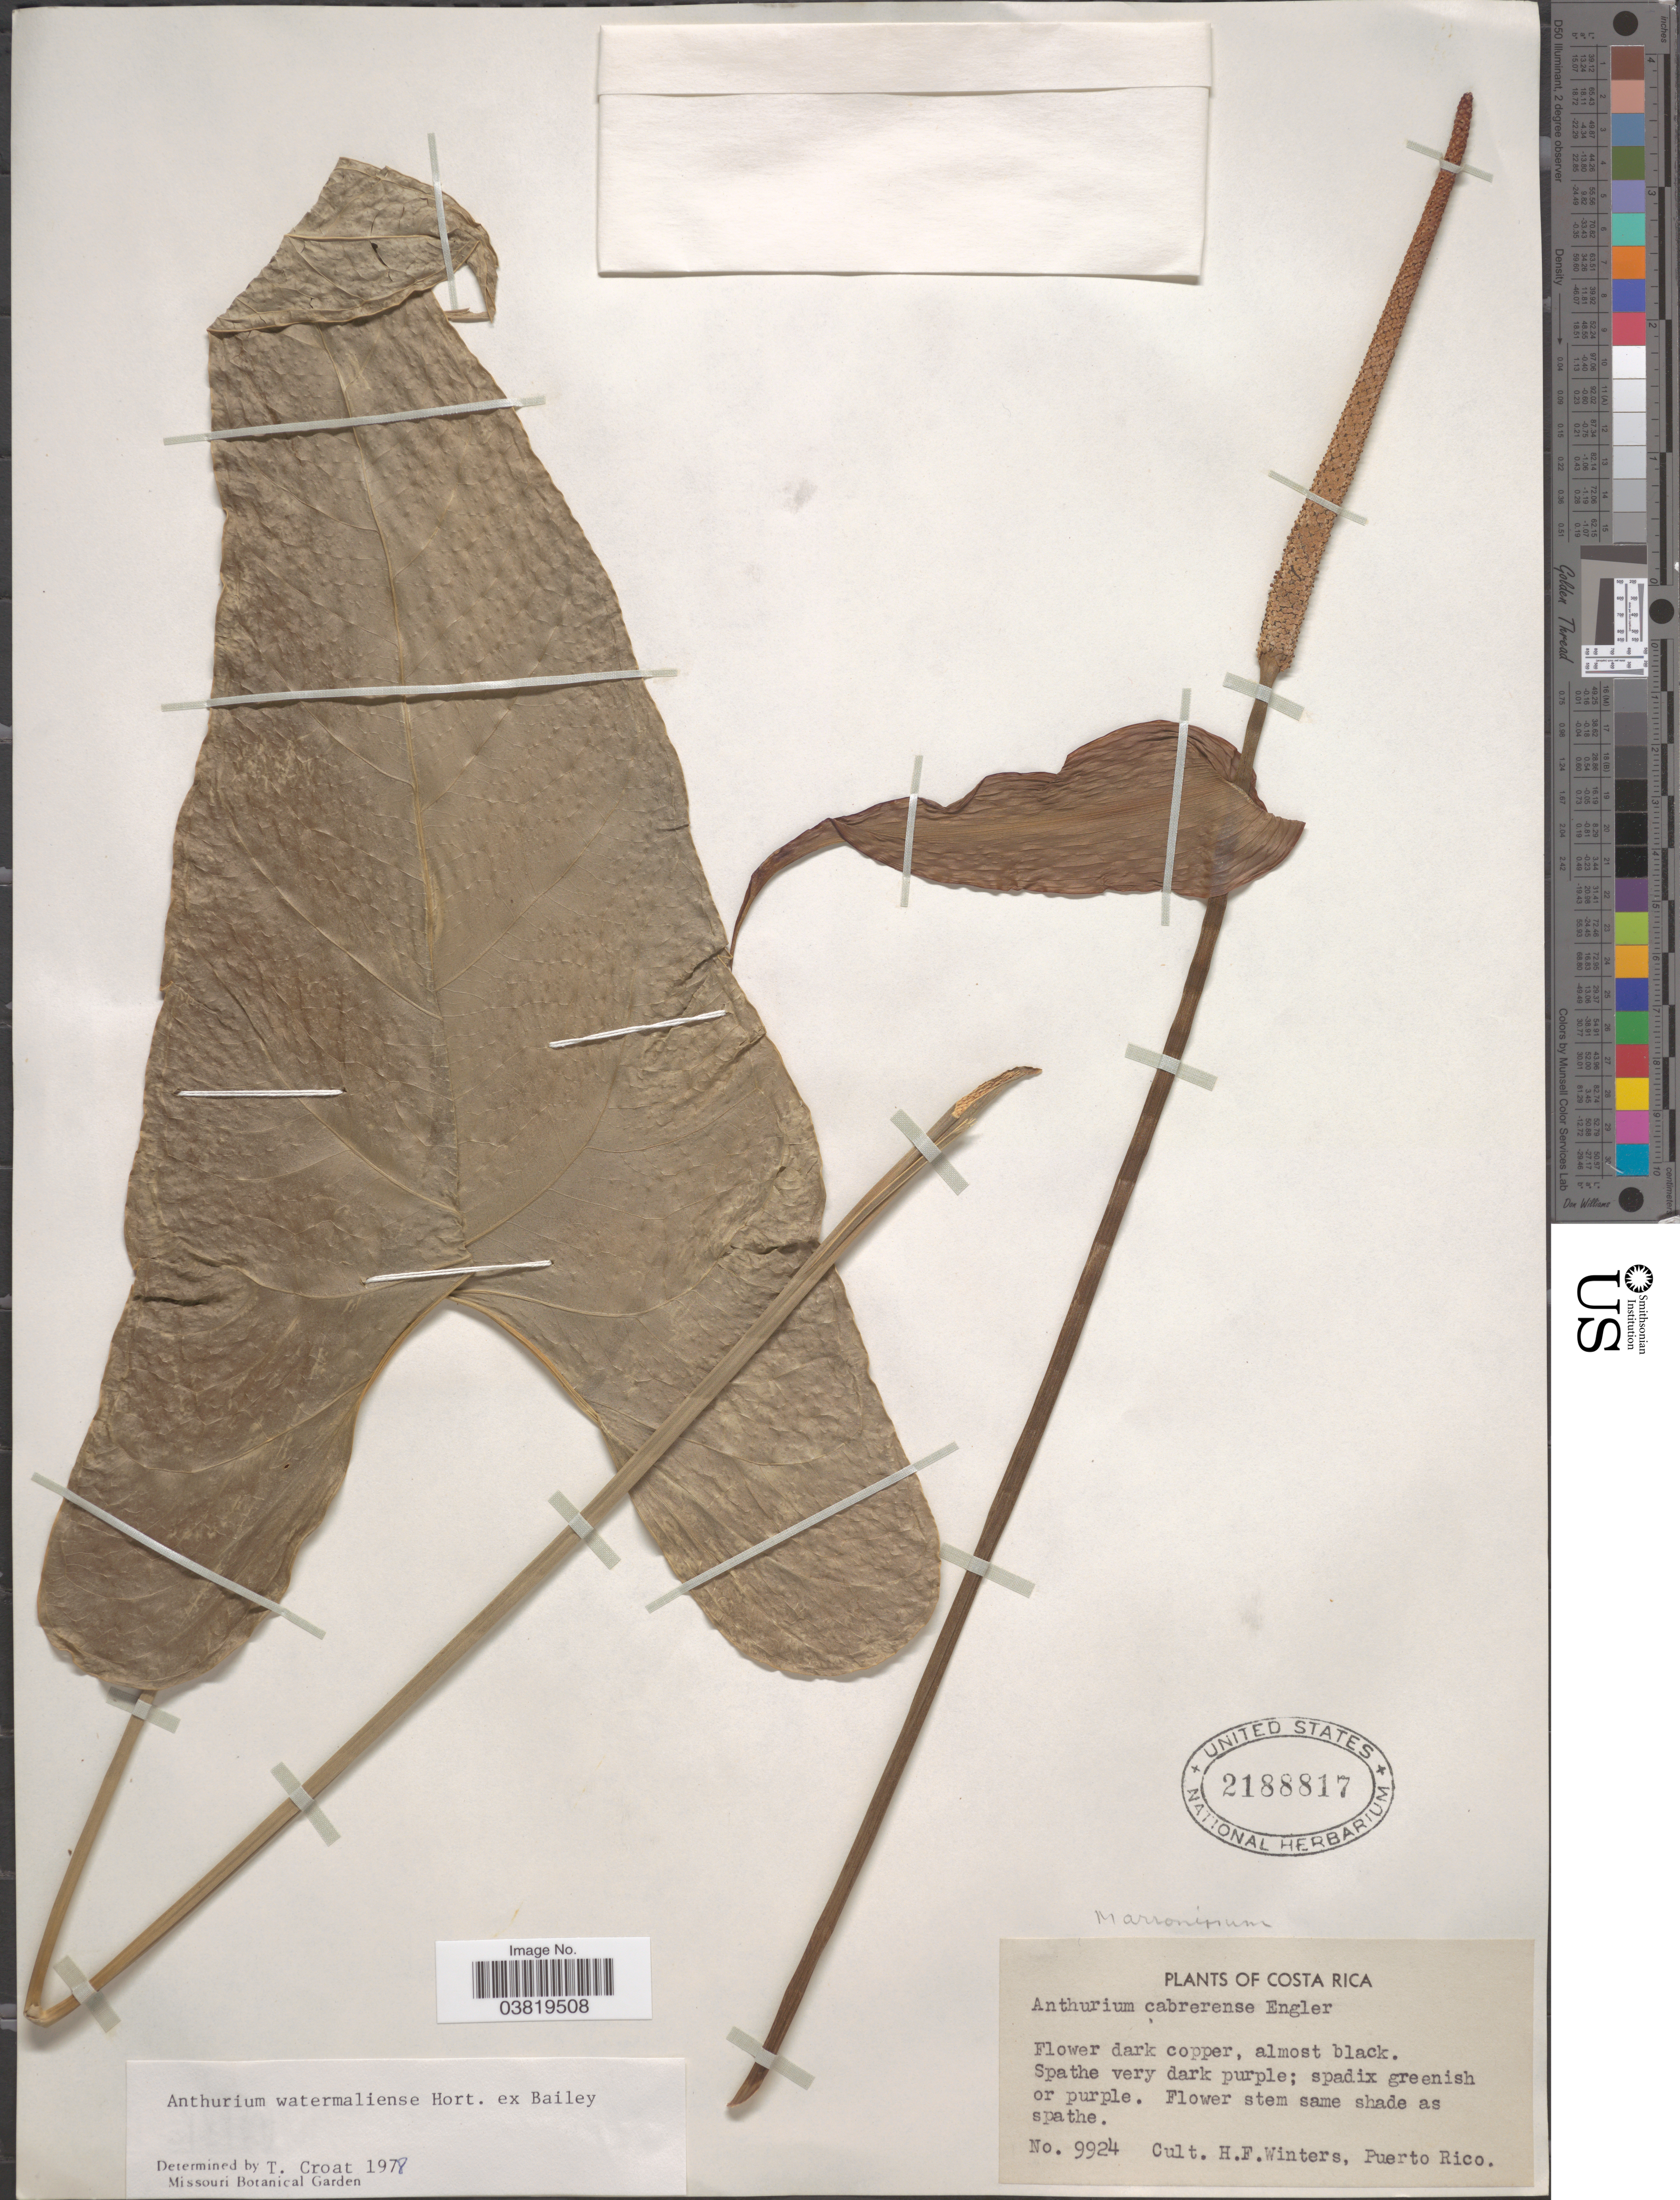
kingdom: Plantae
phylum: Tracheophyta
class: Liliopsida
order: Alismatales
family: Araceae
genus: Anthurium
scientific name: Anthurium watermaliense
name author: L.H. Bailey & Nash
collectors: H. Winters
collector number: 9924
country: Puerto Rico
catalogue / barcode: US 2188817